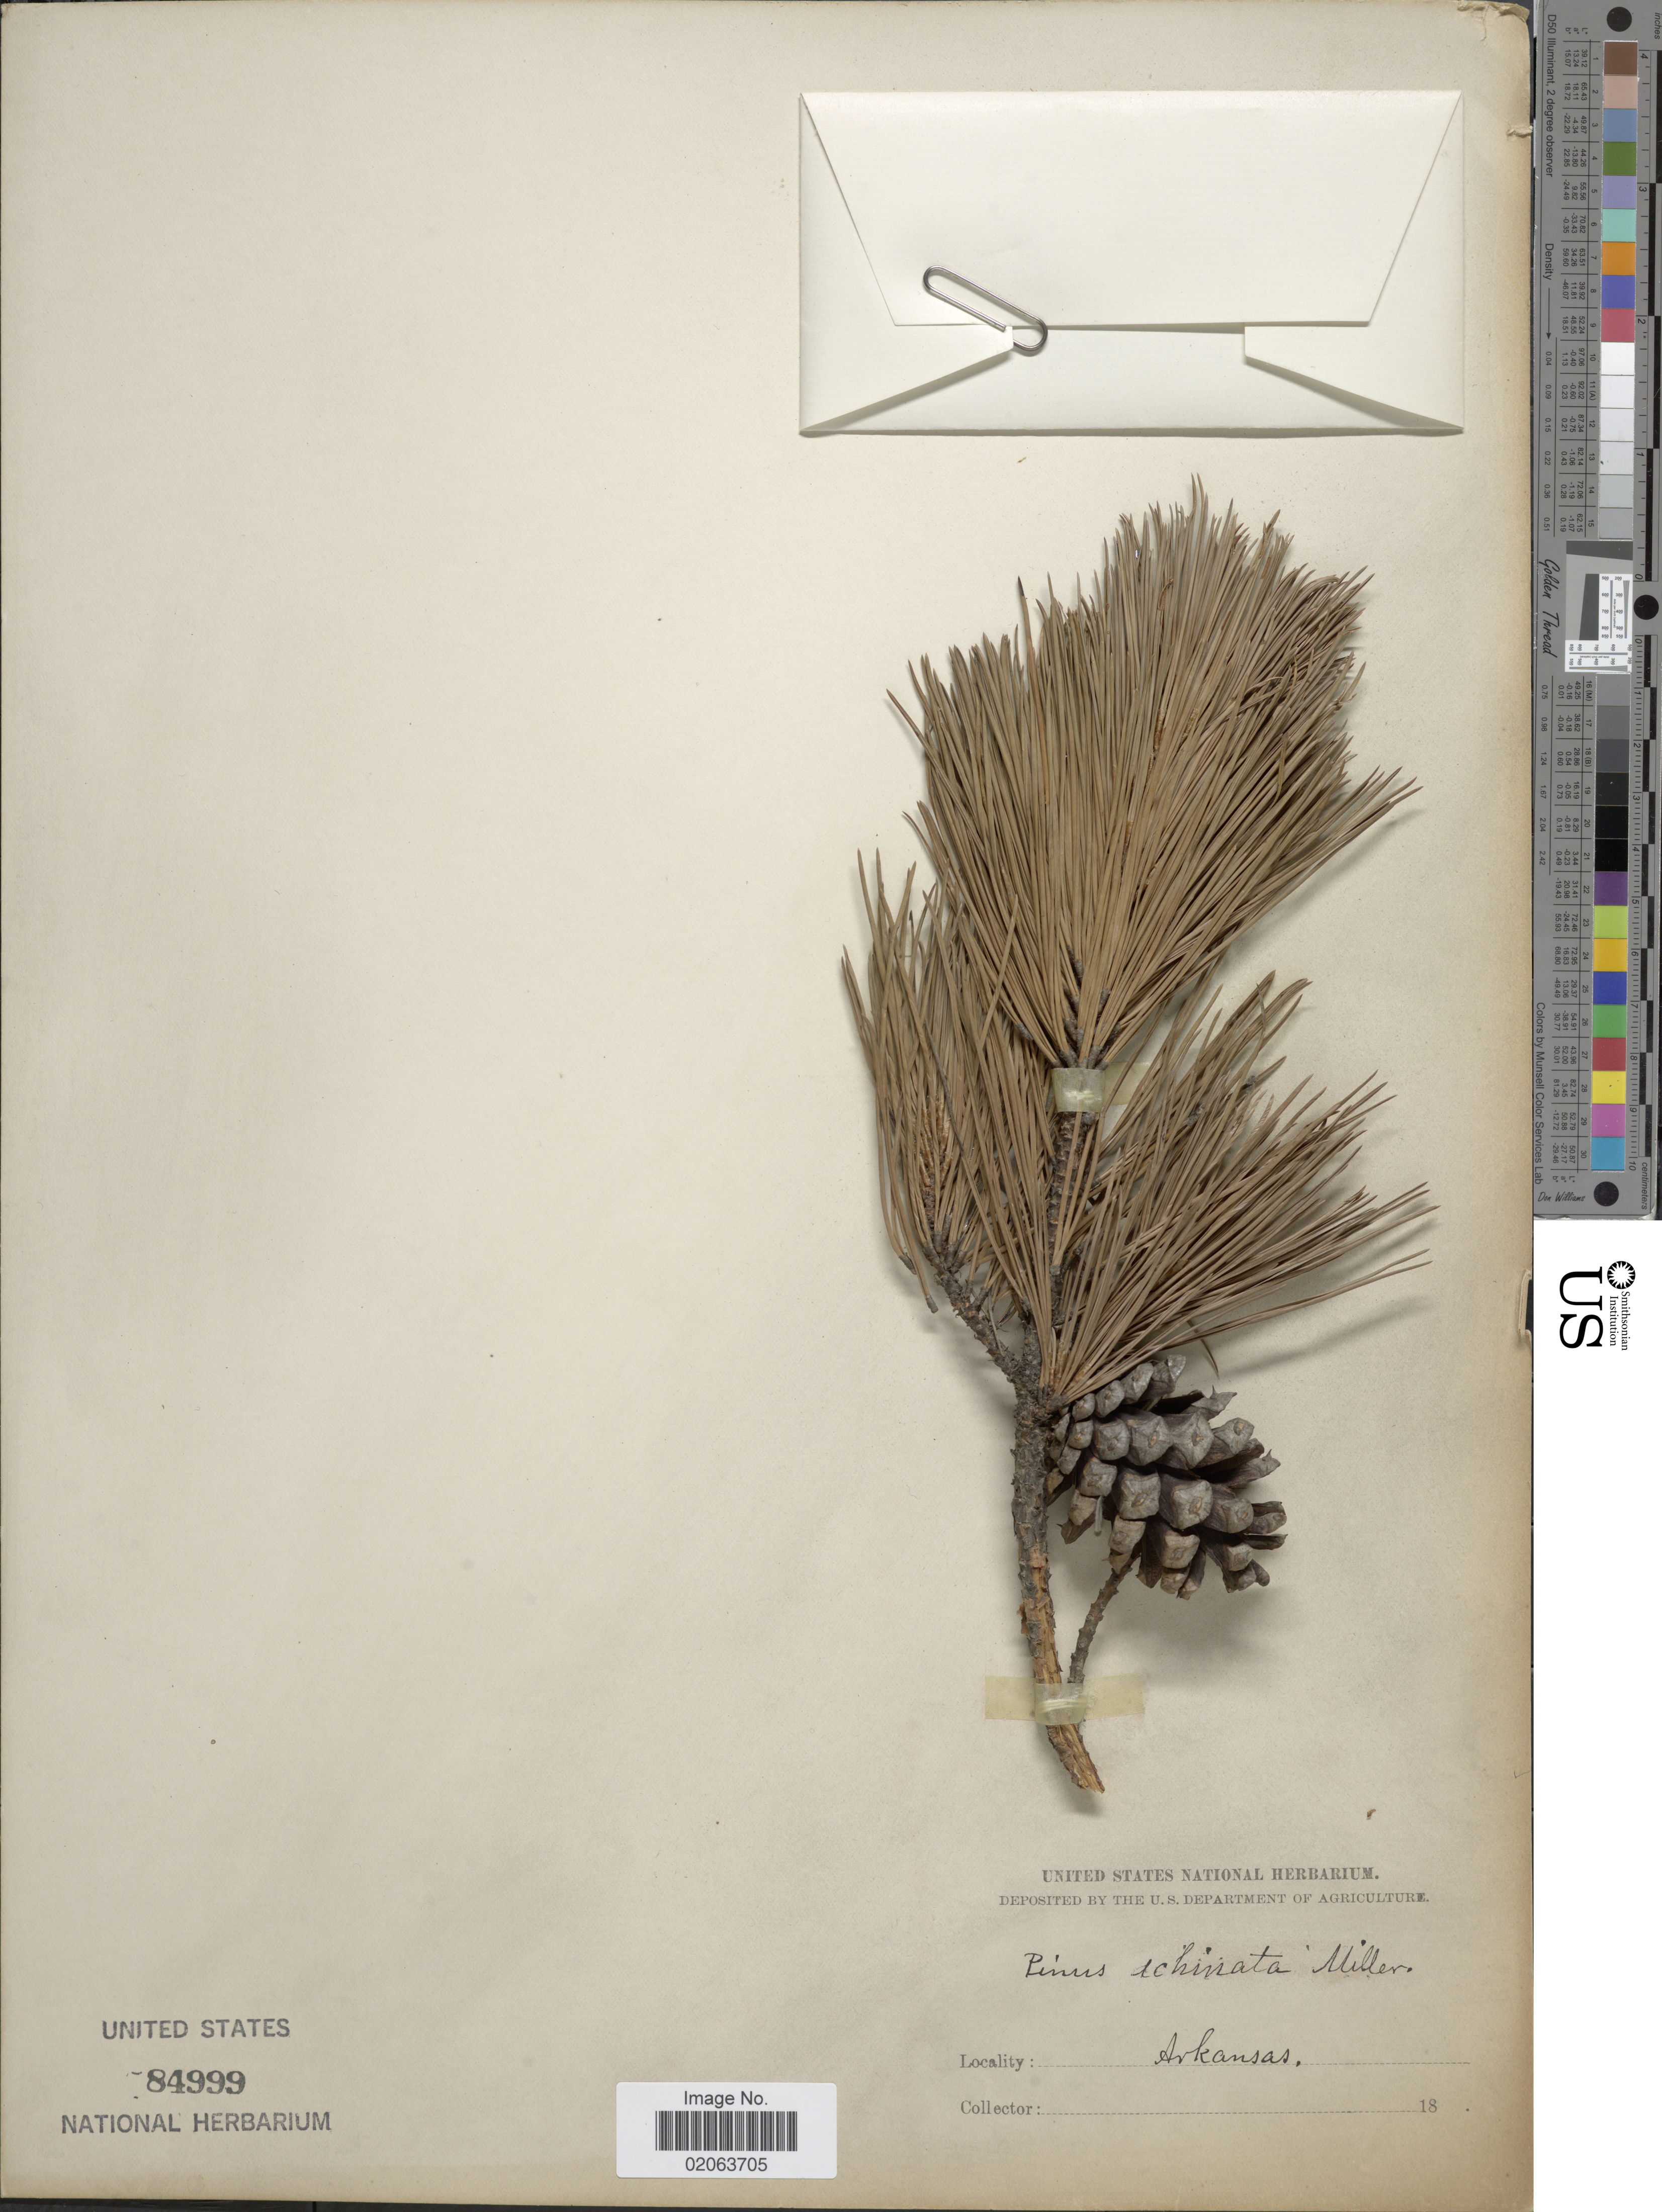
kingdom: Plantae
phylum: Tracheophyta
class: Pinopsida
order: Pinales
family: Pinaceae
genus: Pinus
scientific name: Pinus echinata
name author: Mill.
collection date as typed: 18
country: United States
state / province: Arkansas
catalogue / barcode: US 84999